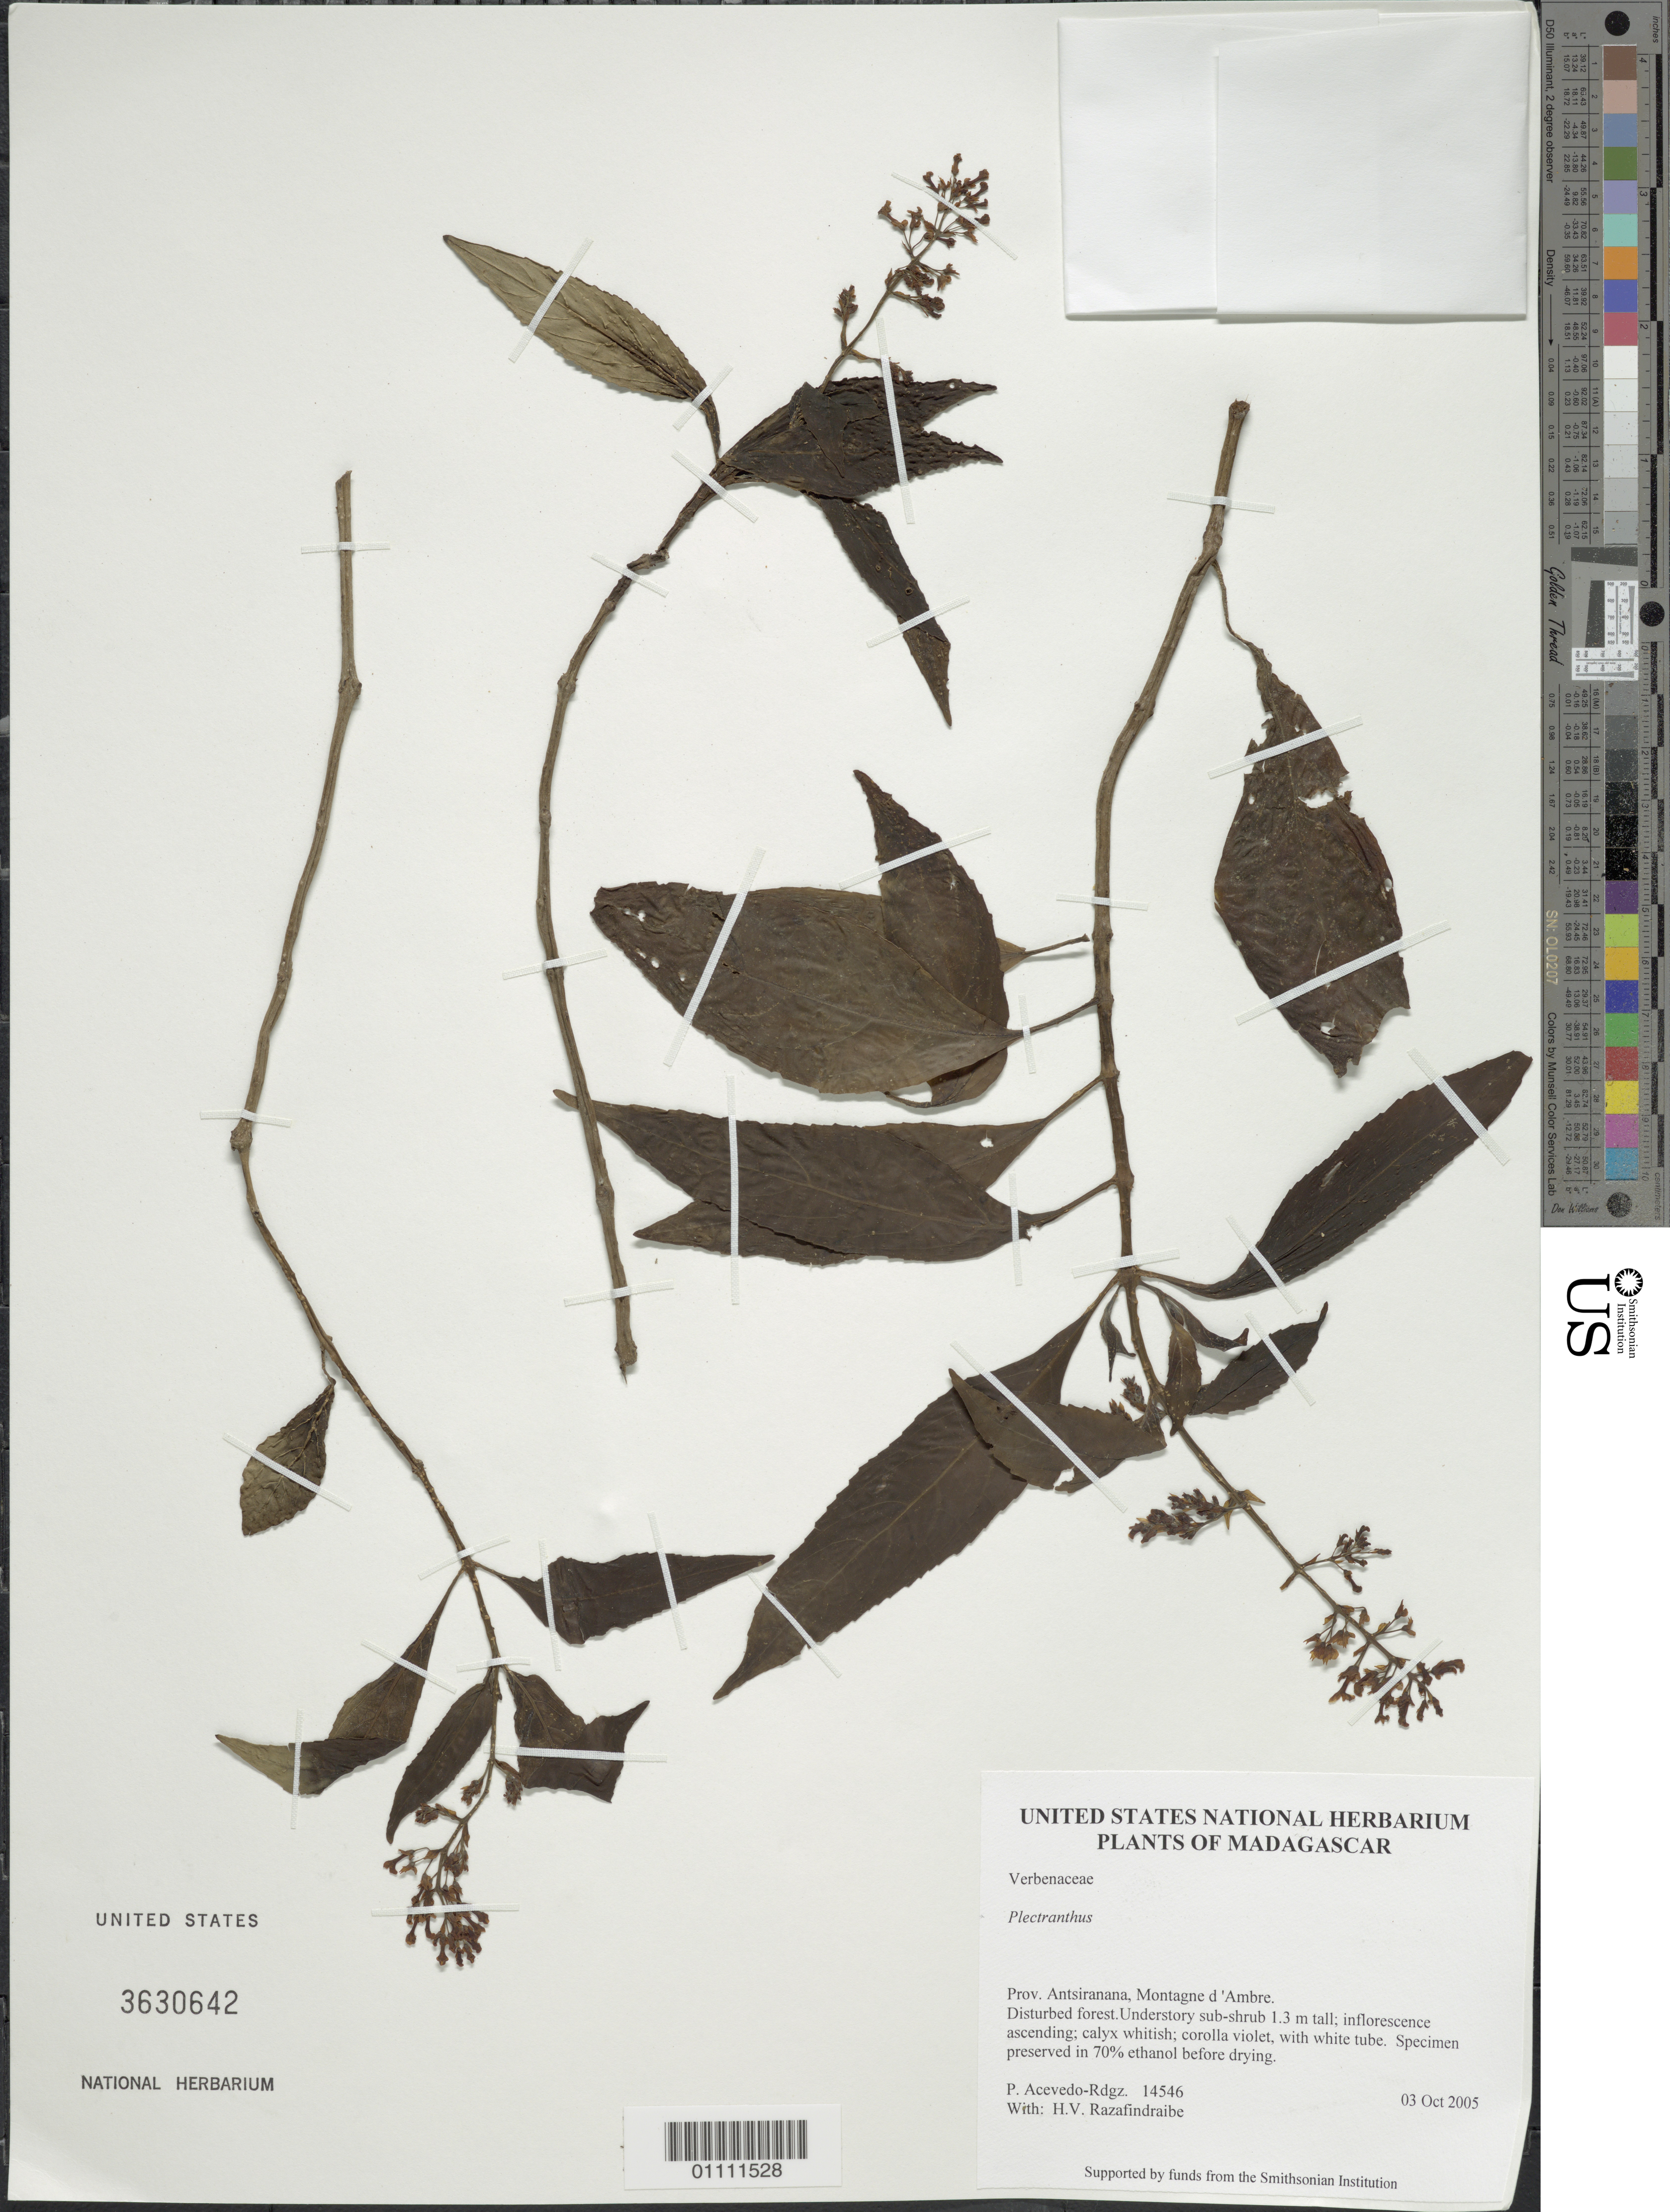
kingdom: Plantae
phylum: Tracheophyta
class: Magnoliopsida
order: Lamiales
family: Lamiaceae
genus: Plectranthus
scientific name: Plectranthus sp.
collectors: P. Acevedo-Rodr. & H. Razafindraibe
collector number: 14546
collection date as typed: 03 Oct 2005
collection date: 2005-10-03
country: Madagascar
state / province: Diana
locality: Prov. Antsiranana, Montagne d 'Ambre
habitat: Disturbed forest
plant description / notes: US, MO, K, P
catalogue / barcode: US 3630642